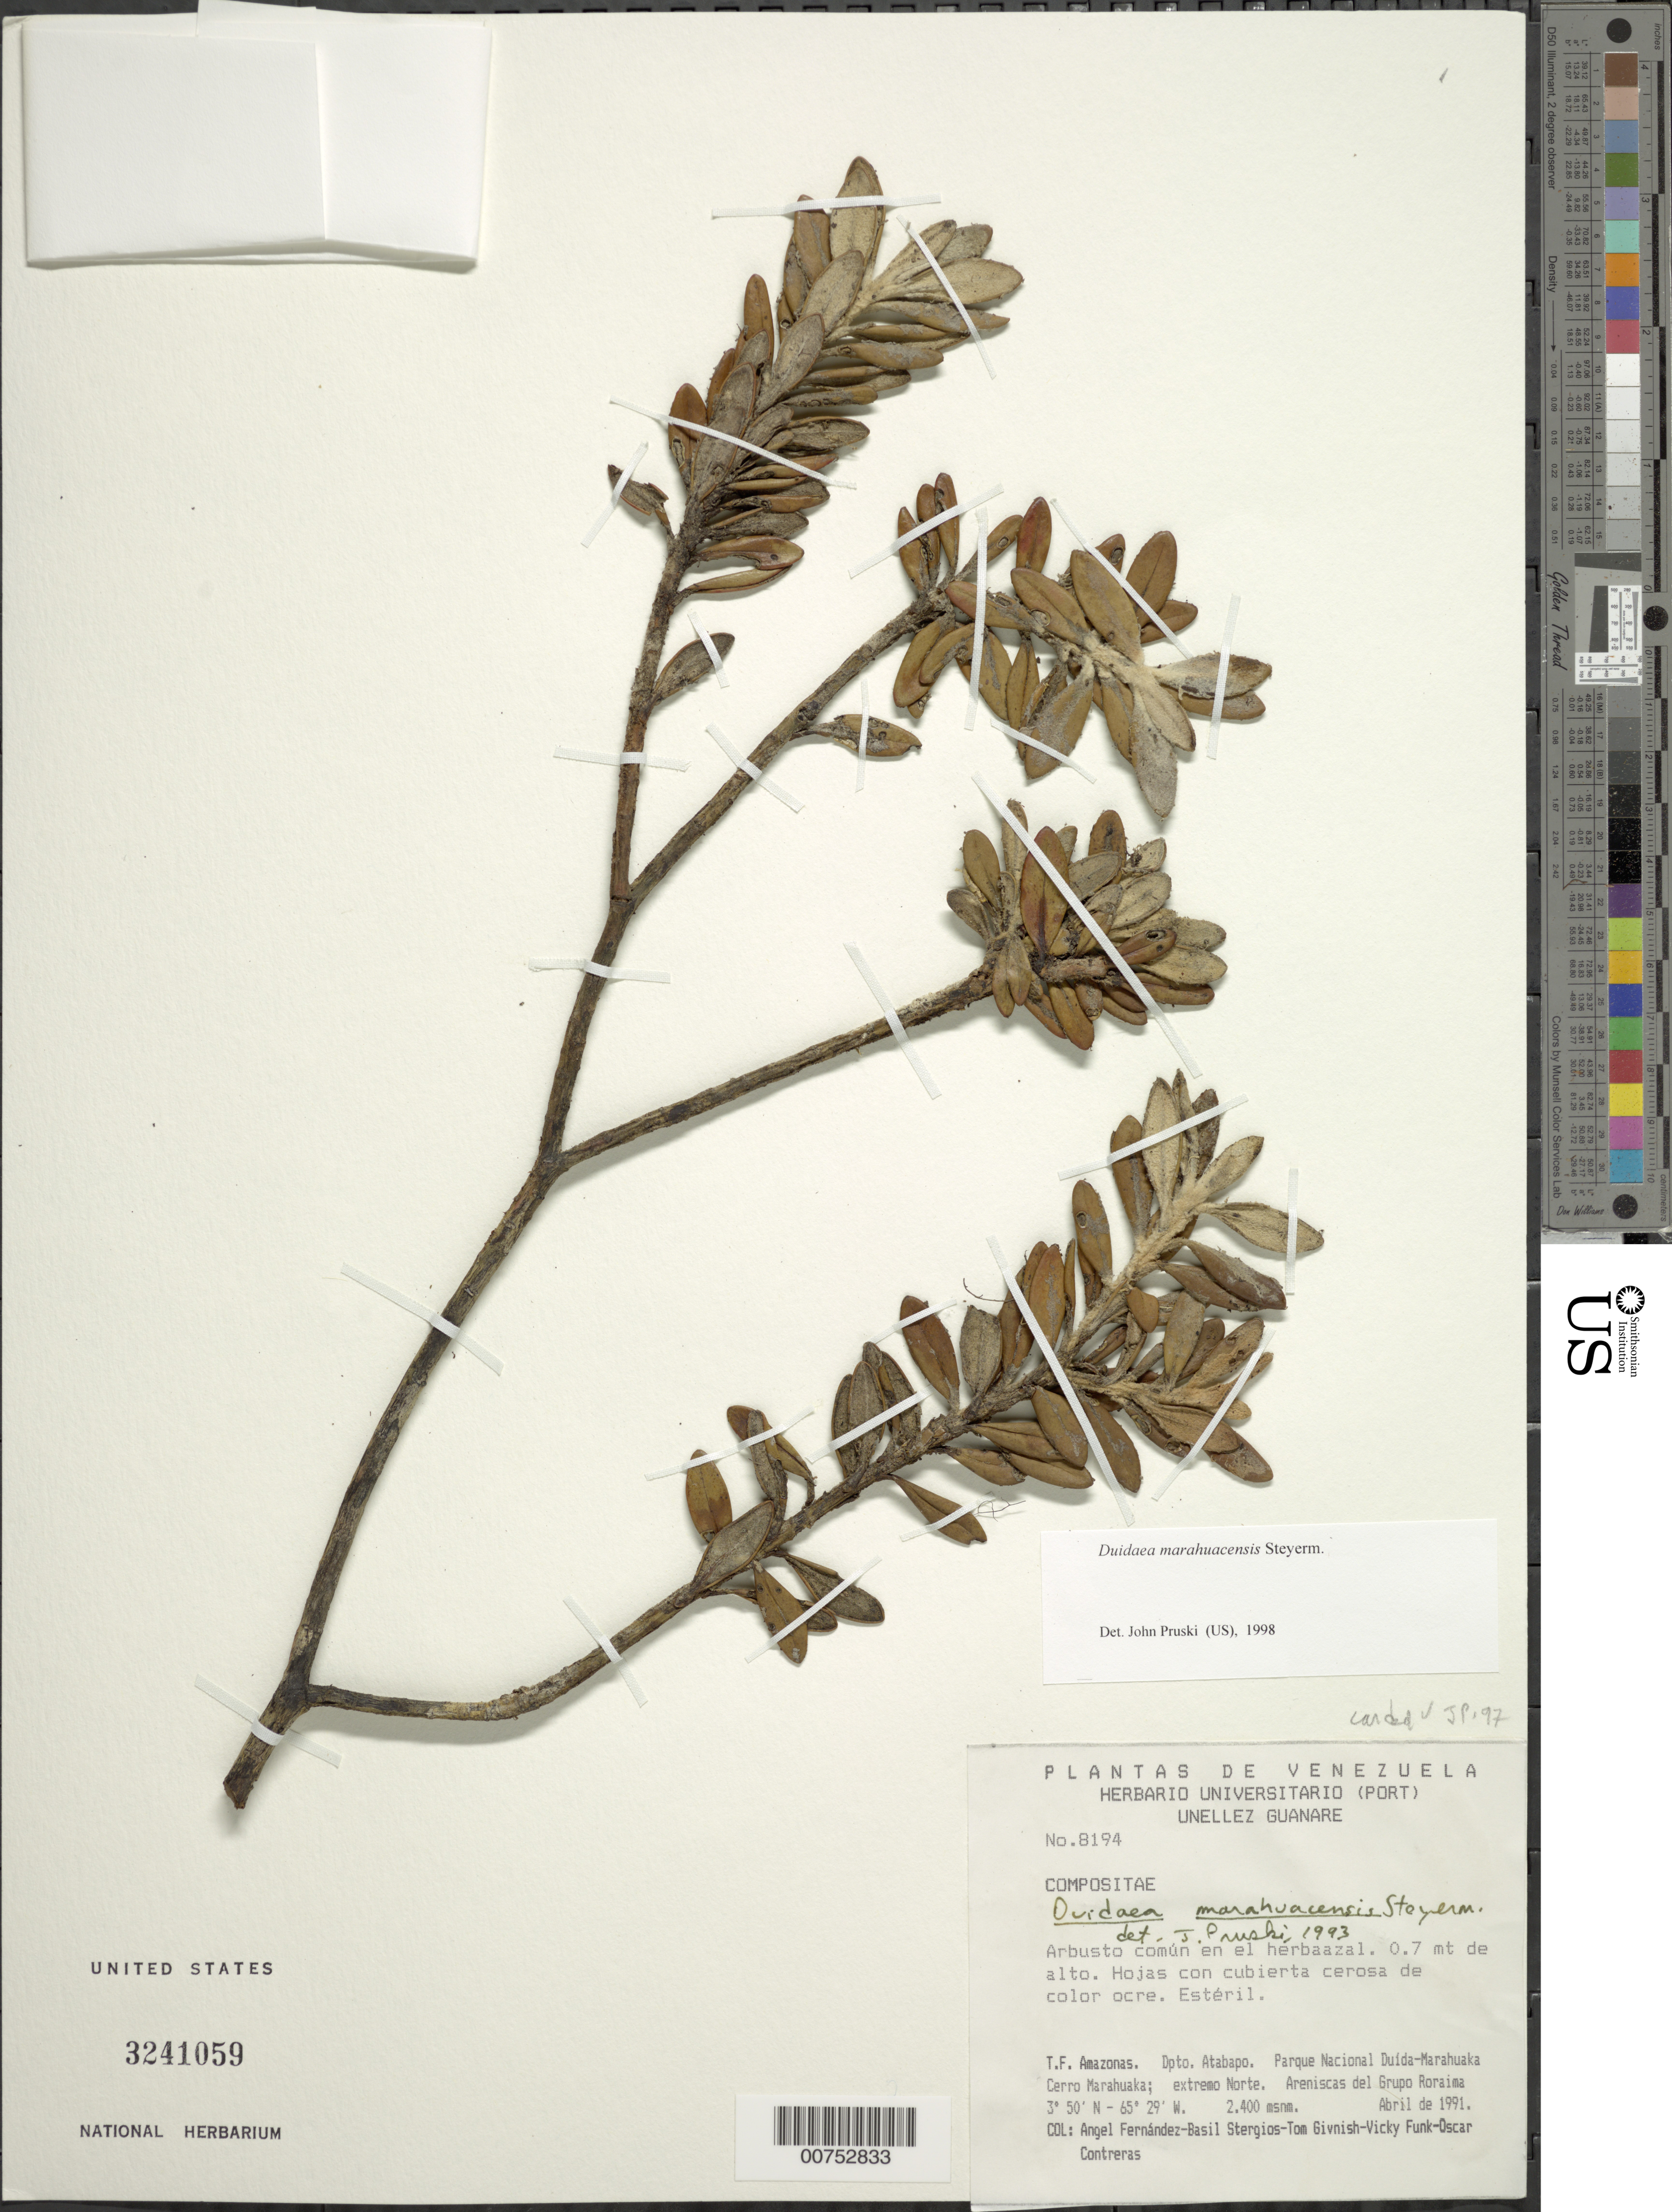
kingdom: Plantae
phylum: Tracheophyta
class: Magnoliopsida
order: Asterales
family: Asteraceae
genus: Duidaea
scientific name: Duidaea marahuacensis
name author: Steyerm.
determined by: Pruski, J. F.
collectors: A. Fernández, B. G. Stergios, T. J. Givnish, V. Funk & O. Contreras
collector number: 8194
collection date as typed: Apr-91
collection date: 1991-04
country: Venezuela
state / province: Amazonas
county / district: Atabapo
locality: Parque Nacional Duída-Marahuaka, Cerro Marahuaka, extremo N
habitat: Areniscas del grupo Romaira.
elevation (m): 2400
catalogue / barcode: US 3241059